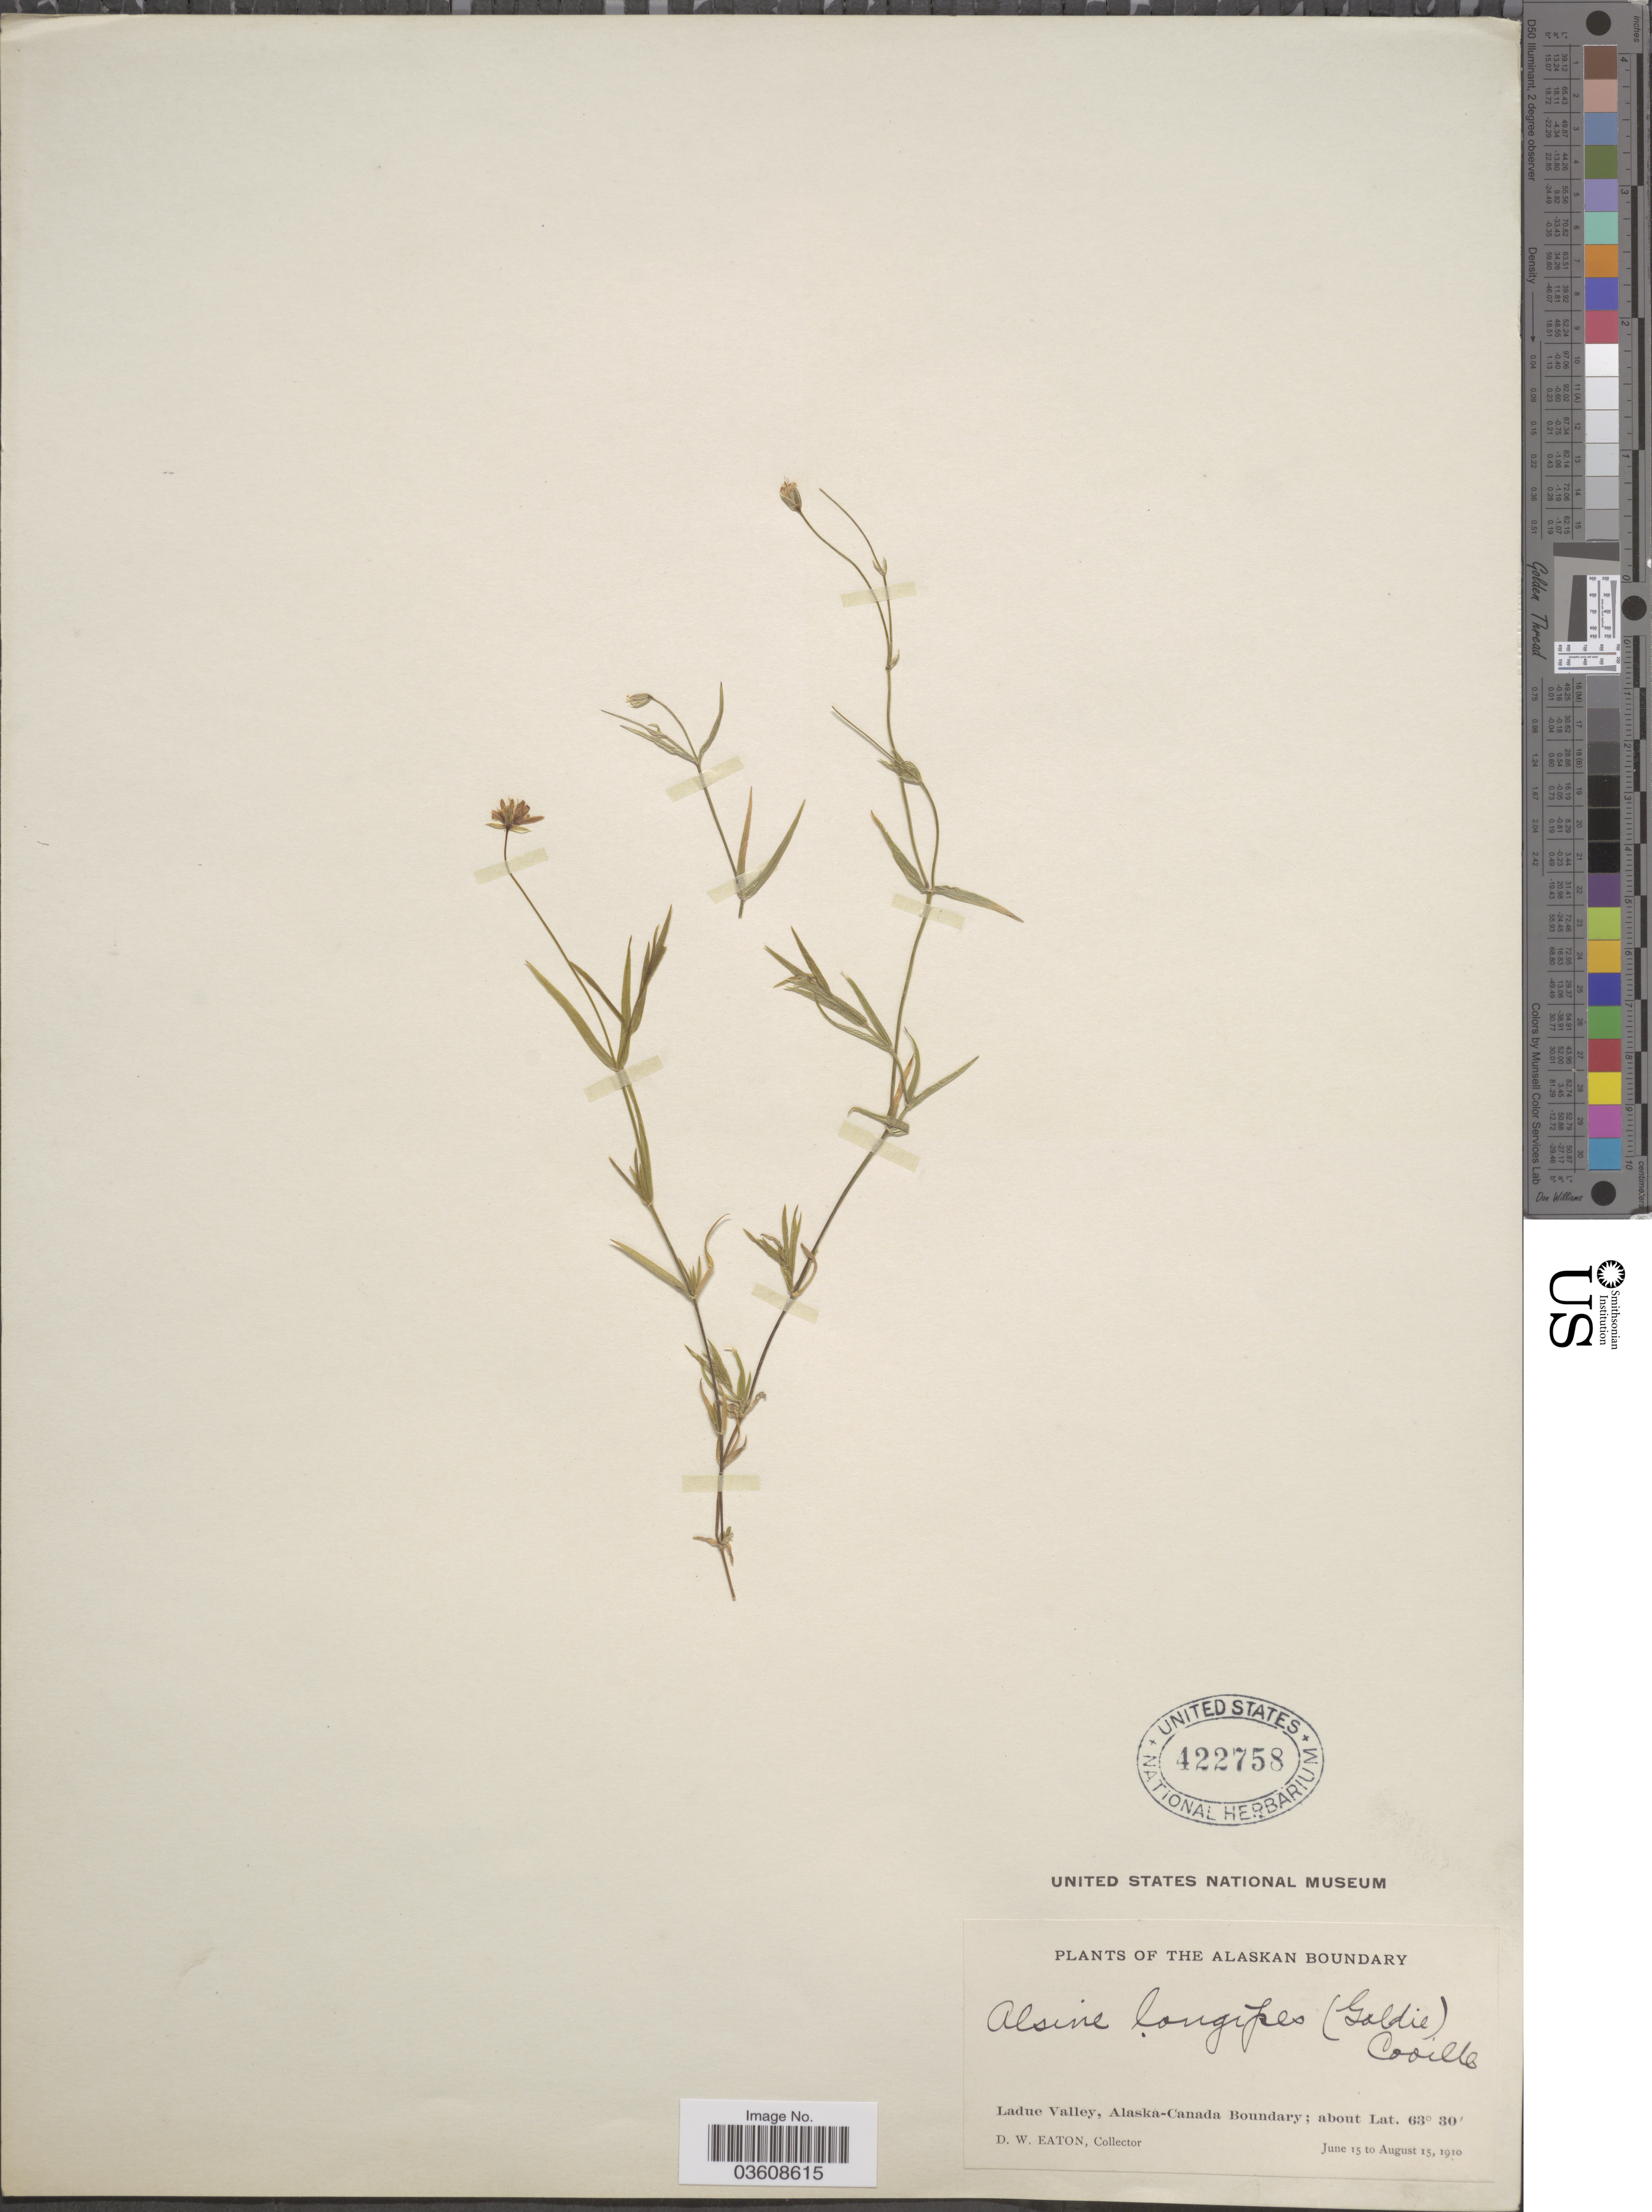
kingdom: Plantae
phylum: Tracheophyta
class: Magnoliopsida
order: Caryophyllales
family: Caryophyllaceae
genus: Stellaria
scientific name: Stellaria longipes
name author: Goldie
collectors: D. Eaton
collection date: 1910-06-15/1910-08-15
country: United States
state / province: Alaska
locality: The Alaskan Boundary. Ladue Valley, Alaska-Canada Boundary.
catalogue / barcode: US 422758